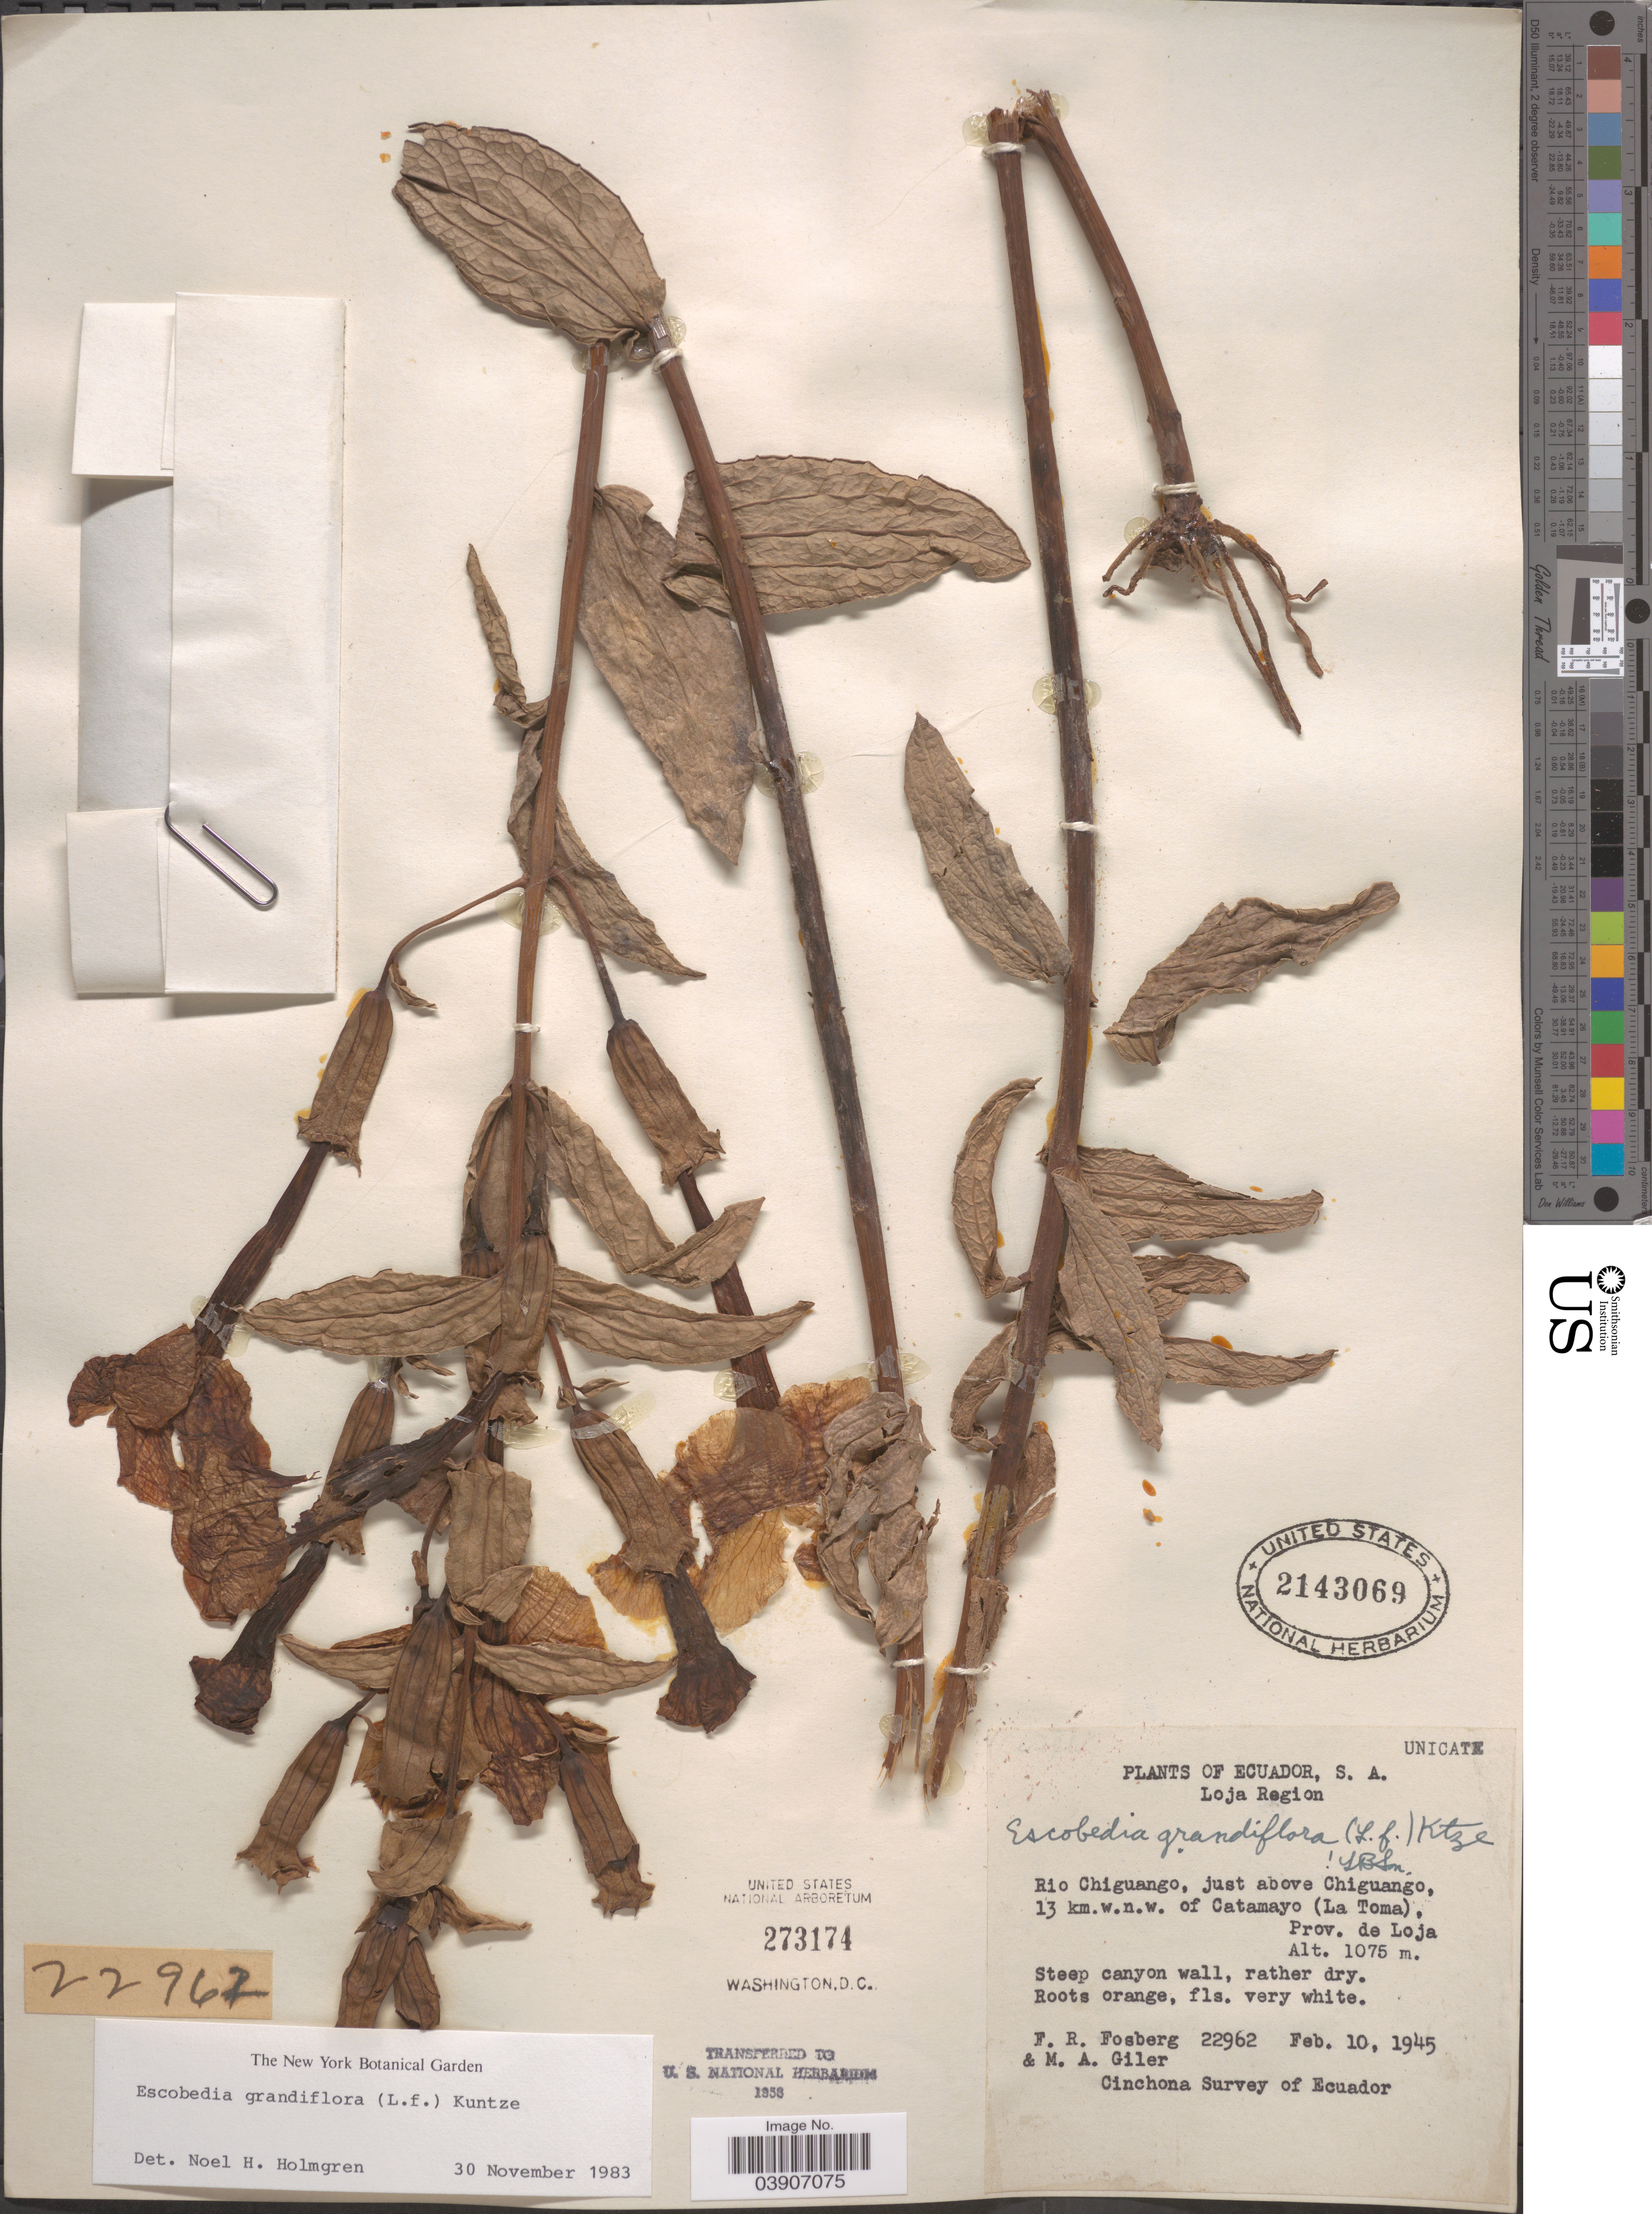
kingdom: Plantae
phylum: Tracheophyta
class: Magnoliopsida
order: Lamiales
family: Orobanchaceae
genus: Escobedia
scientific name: Escobedia grandiflora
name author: (L. f.) Kuntze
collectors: F. R. Fosberg & M. Giler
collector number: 22962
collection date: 1945-02-10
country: Ecuador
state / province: Loja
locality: Loja Region. Rio Chiguango, just above Chiguango, 13 km. w.n.w. of Catamayo (La Toma).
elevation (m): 1075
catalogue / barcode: US 2143069